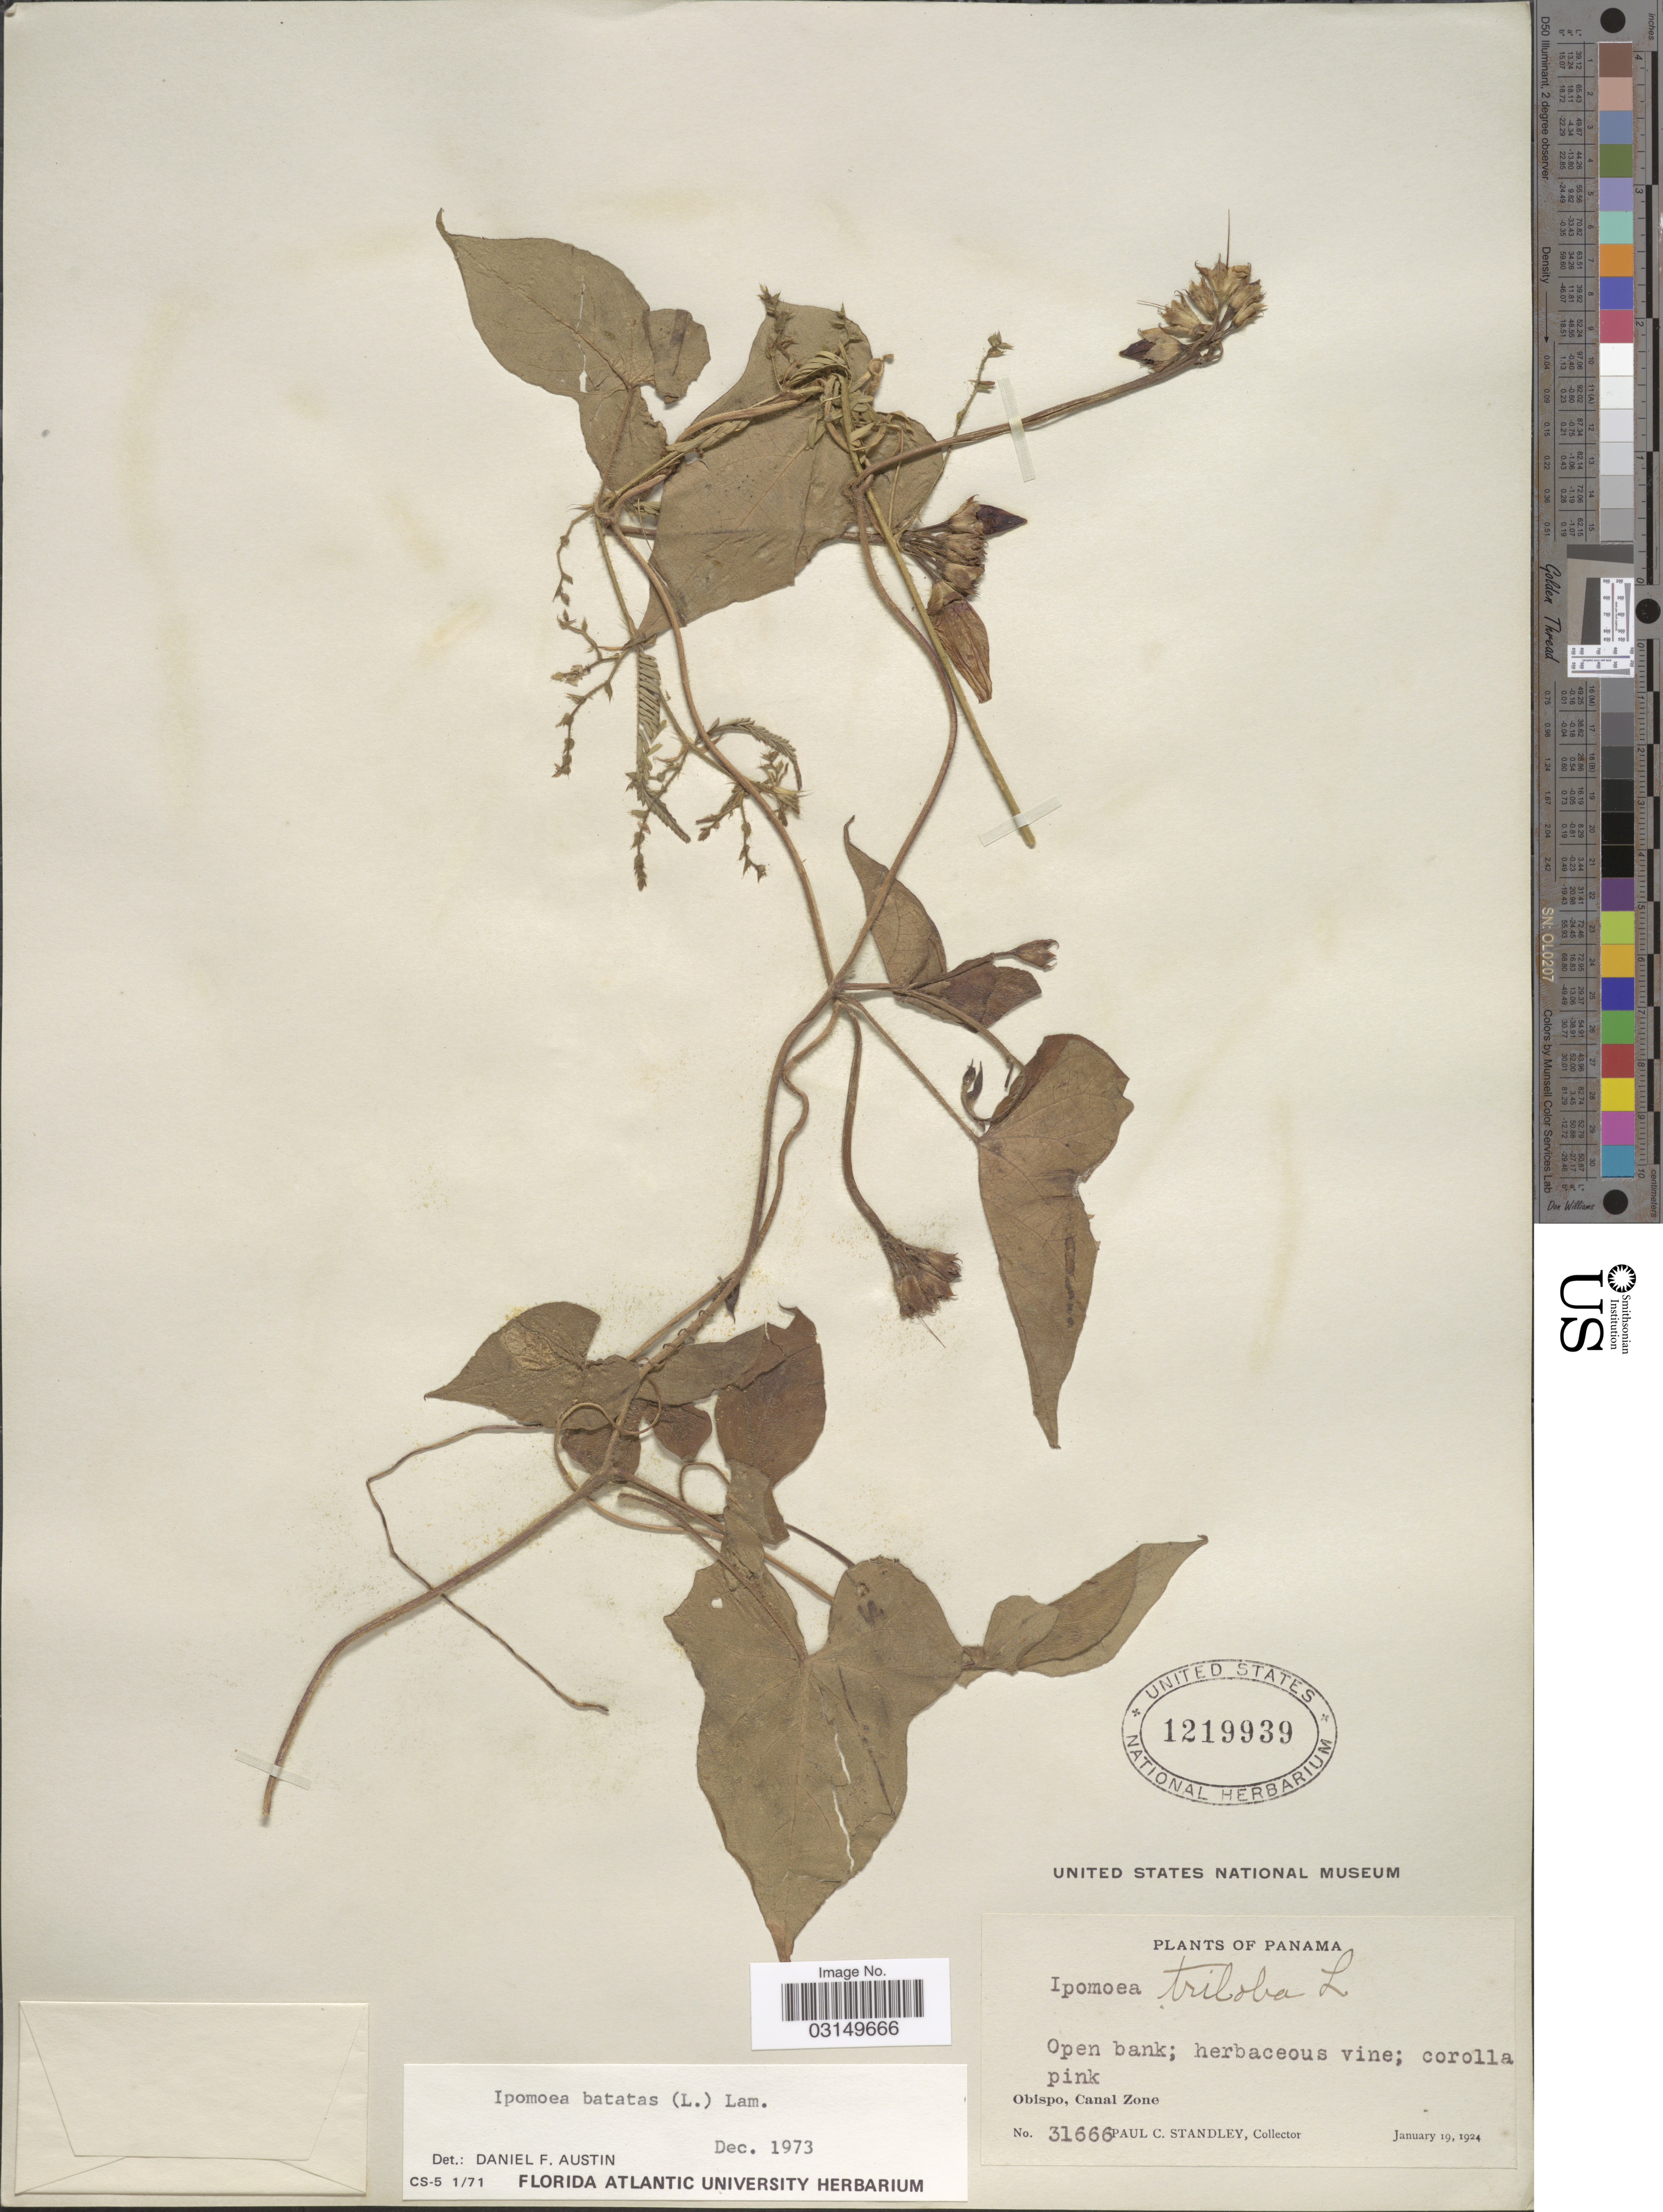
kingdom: Plantae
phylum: Tracheophyta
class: Magnoliopsida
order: Solanales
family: Convolvulaceae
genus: Ipomoea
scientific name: Ipomoea batatas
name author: (L.) Lam.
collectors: P. C. Standley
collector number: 31666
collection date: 1924-01-19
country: Panama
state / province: Colón / Panamá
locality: Obispo, Canal Zone.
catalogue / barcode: US 1219939